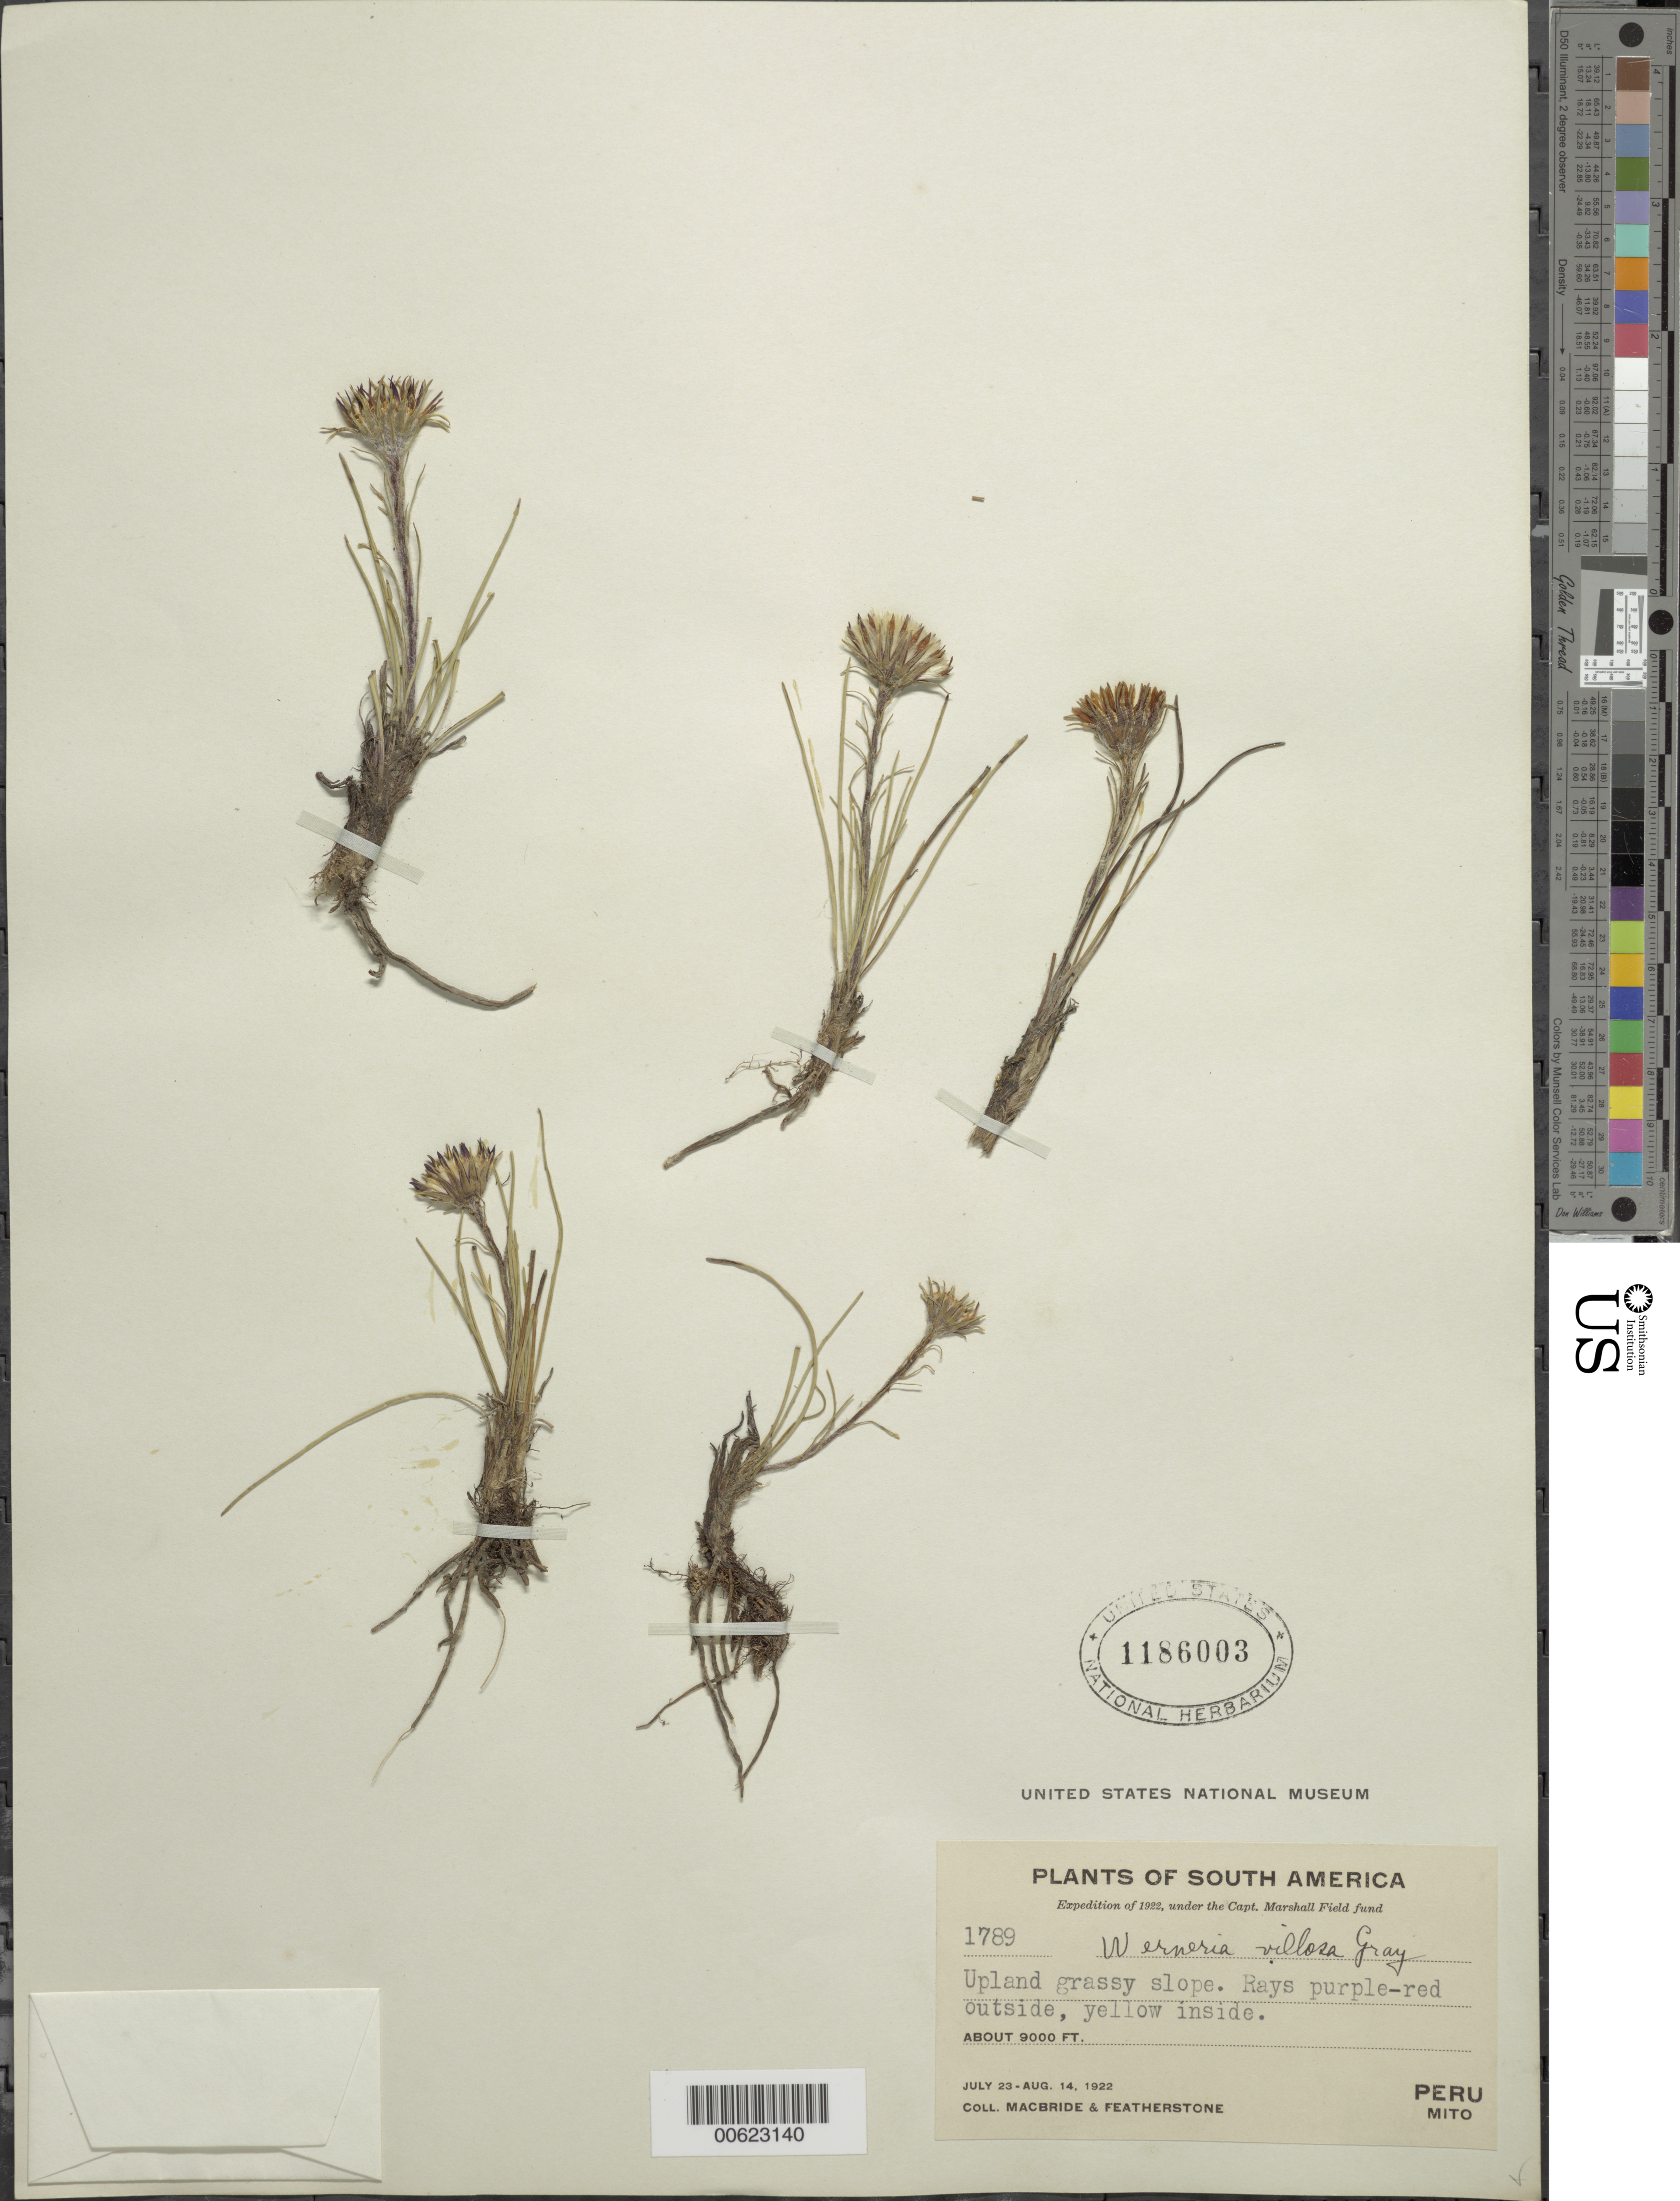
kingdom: Plantae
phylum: Tracheophyta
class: Magnoliopsida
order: Asterales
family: Asteraceae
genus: Werneria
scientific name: Werneria villosa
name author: A. Gray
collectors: J. F. Macbride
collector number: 1789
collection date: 1922-07-23/1922-08-14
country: Peru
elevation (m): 2743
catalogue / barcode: US 1186003